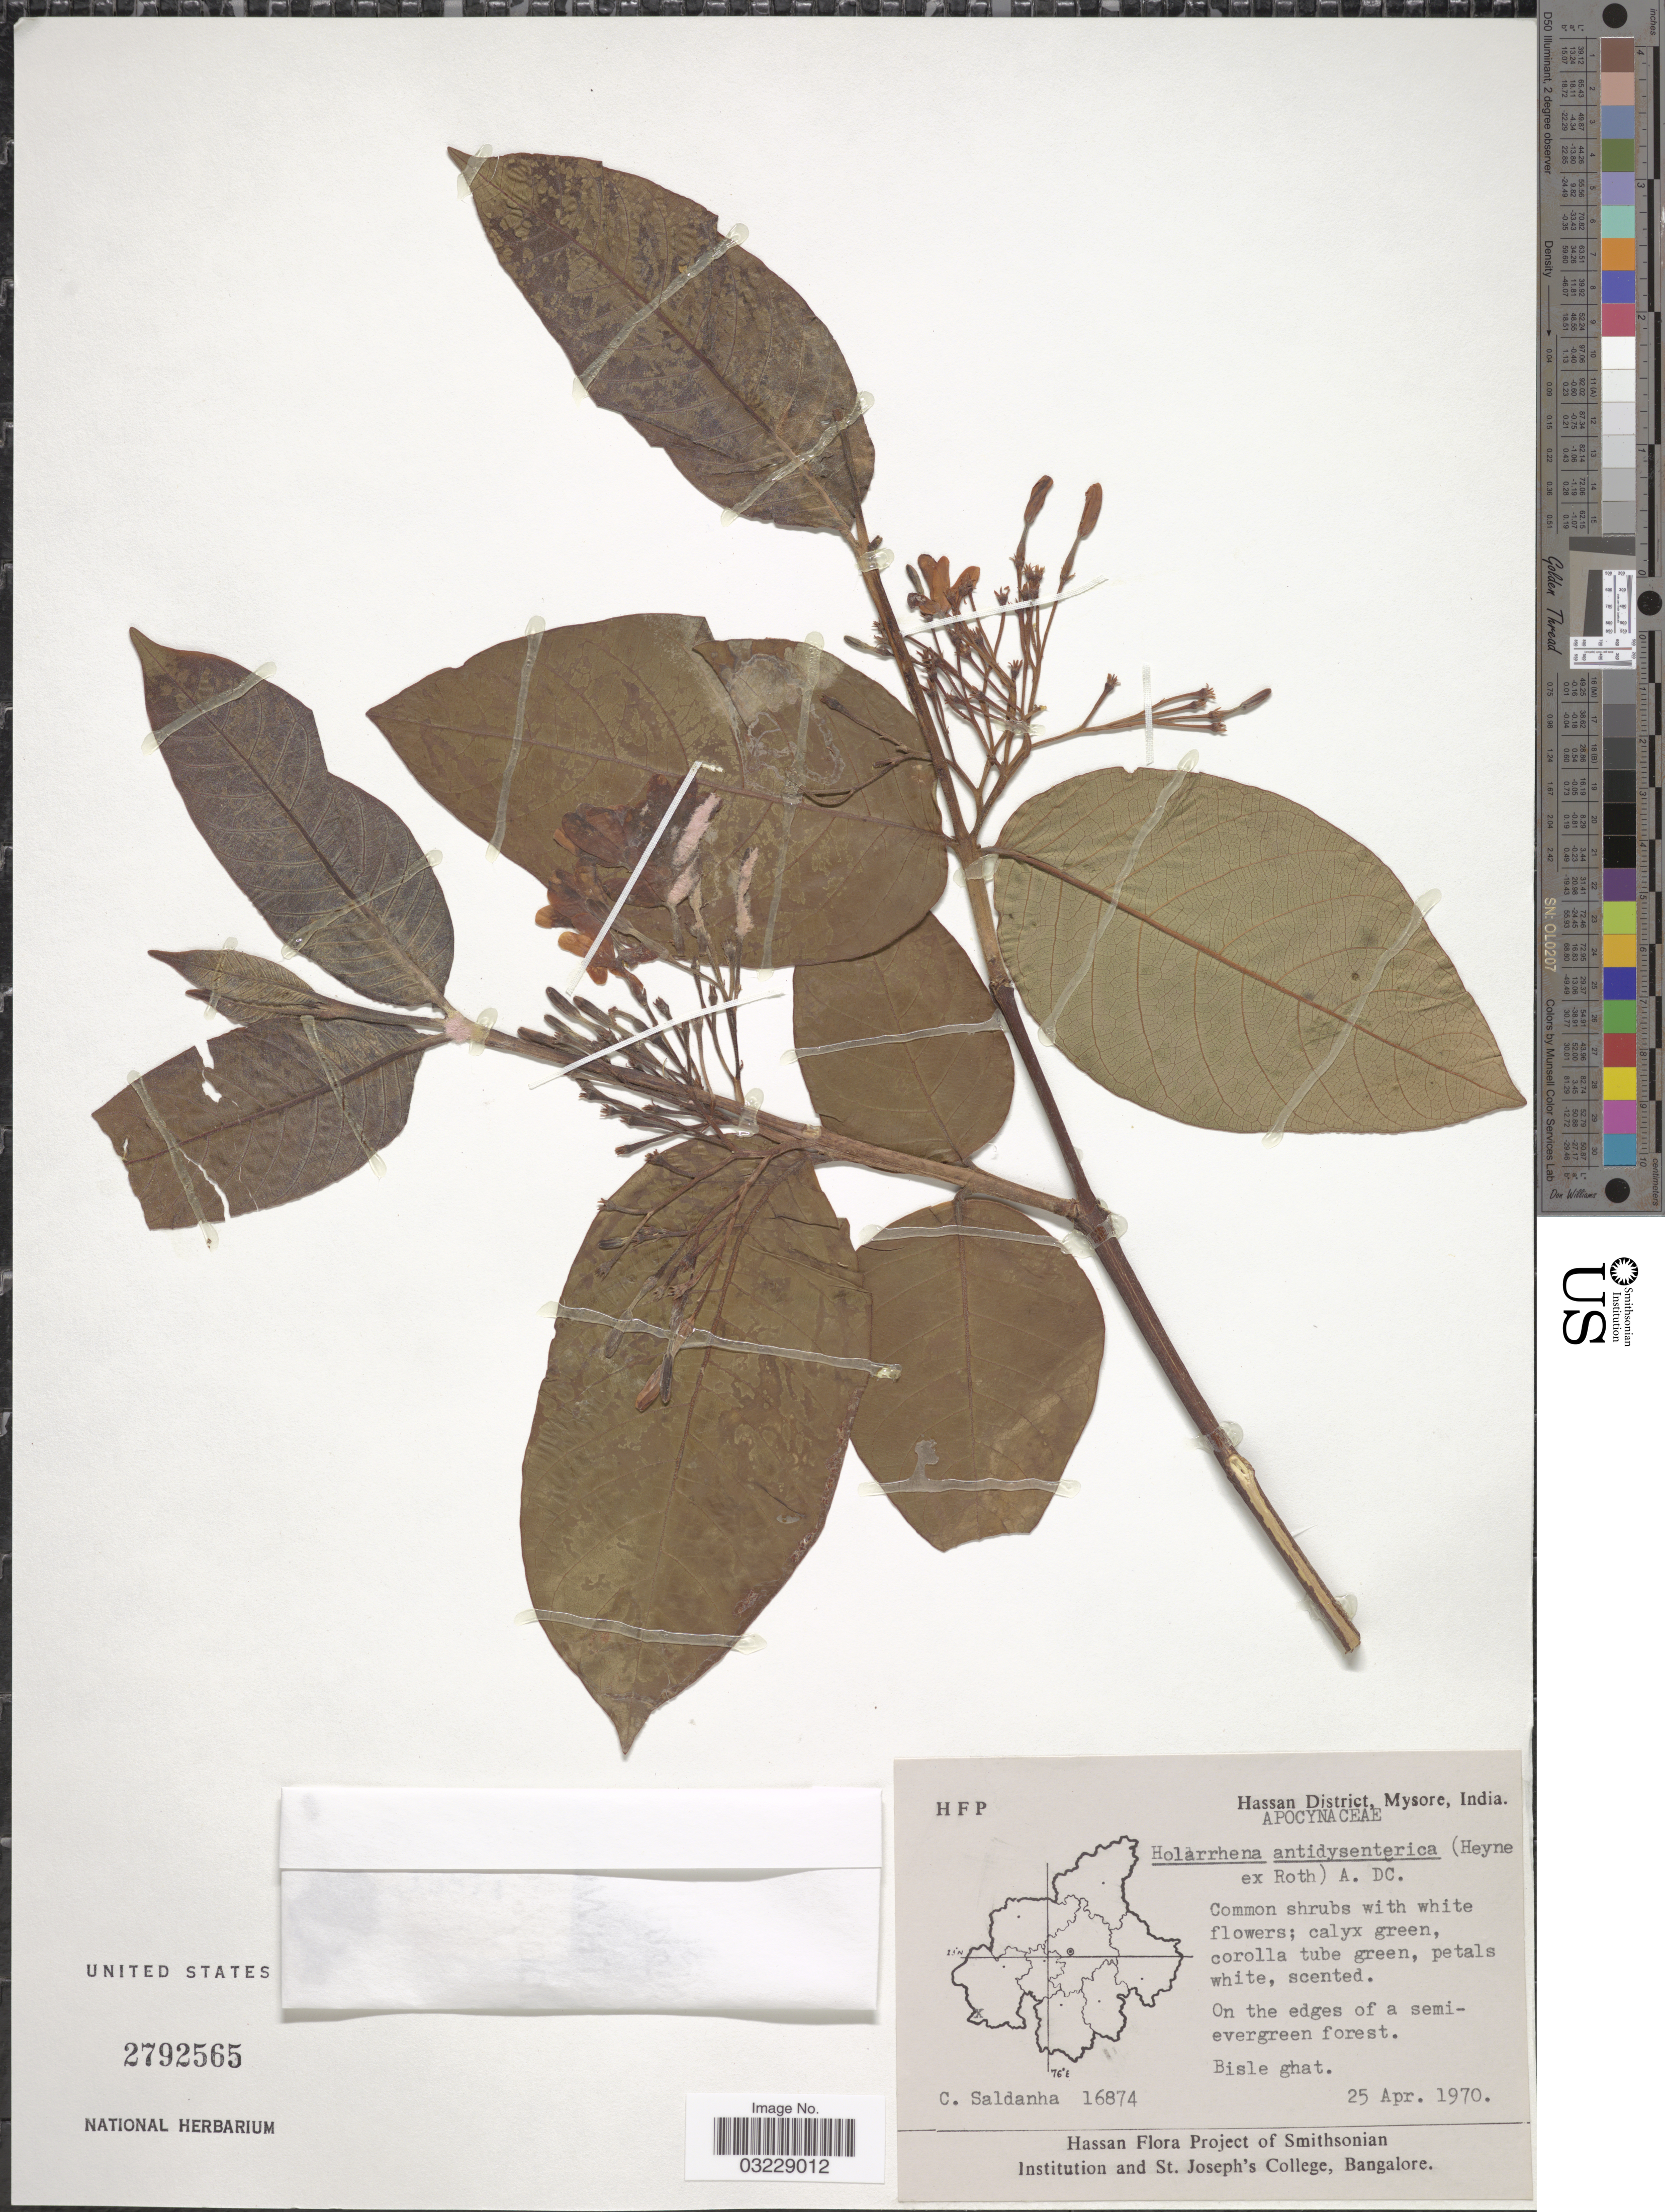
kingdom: Plantae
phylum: Tracheophyta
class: Magnoliopsida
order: Gentianales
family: Apocynaceae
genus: Holarrhena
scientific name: Holarrhena pubescens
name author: (Buch.-Ham.) Wall. ex G. Don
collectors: C. Saldanha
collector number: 16874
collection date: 1970-04-25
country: India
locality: Hassna District, Mysore. Bisle ghat.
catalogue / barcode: US 2792565